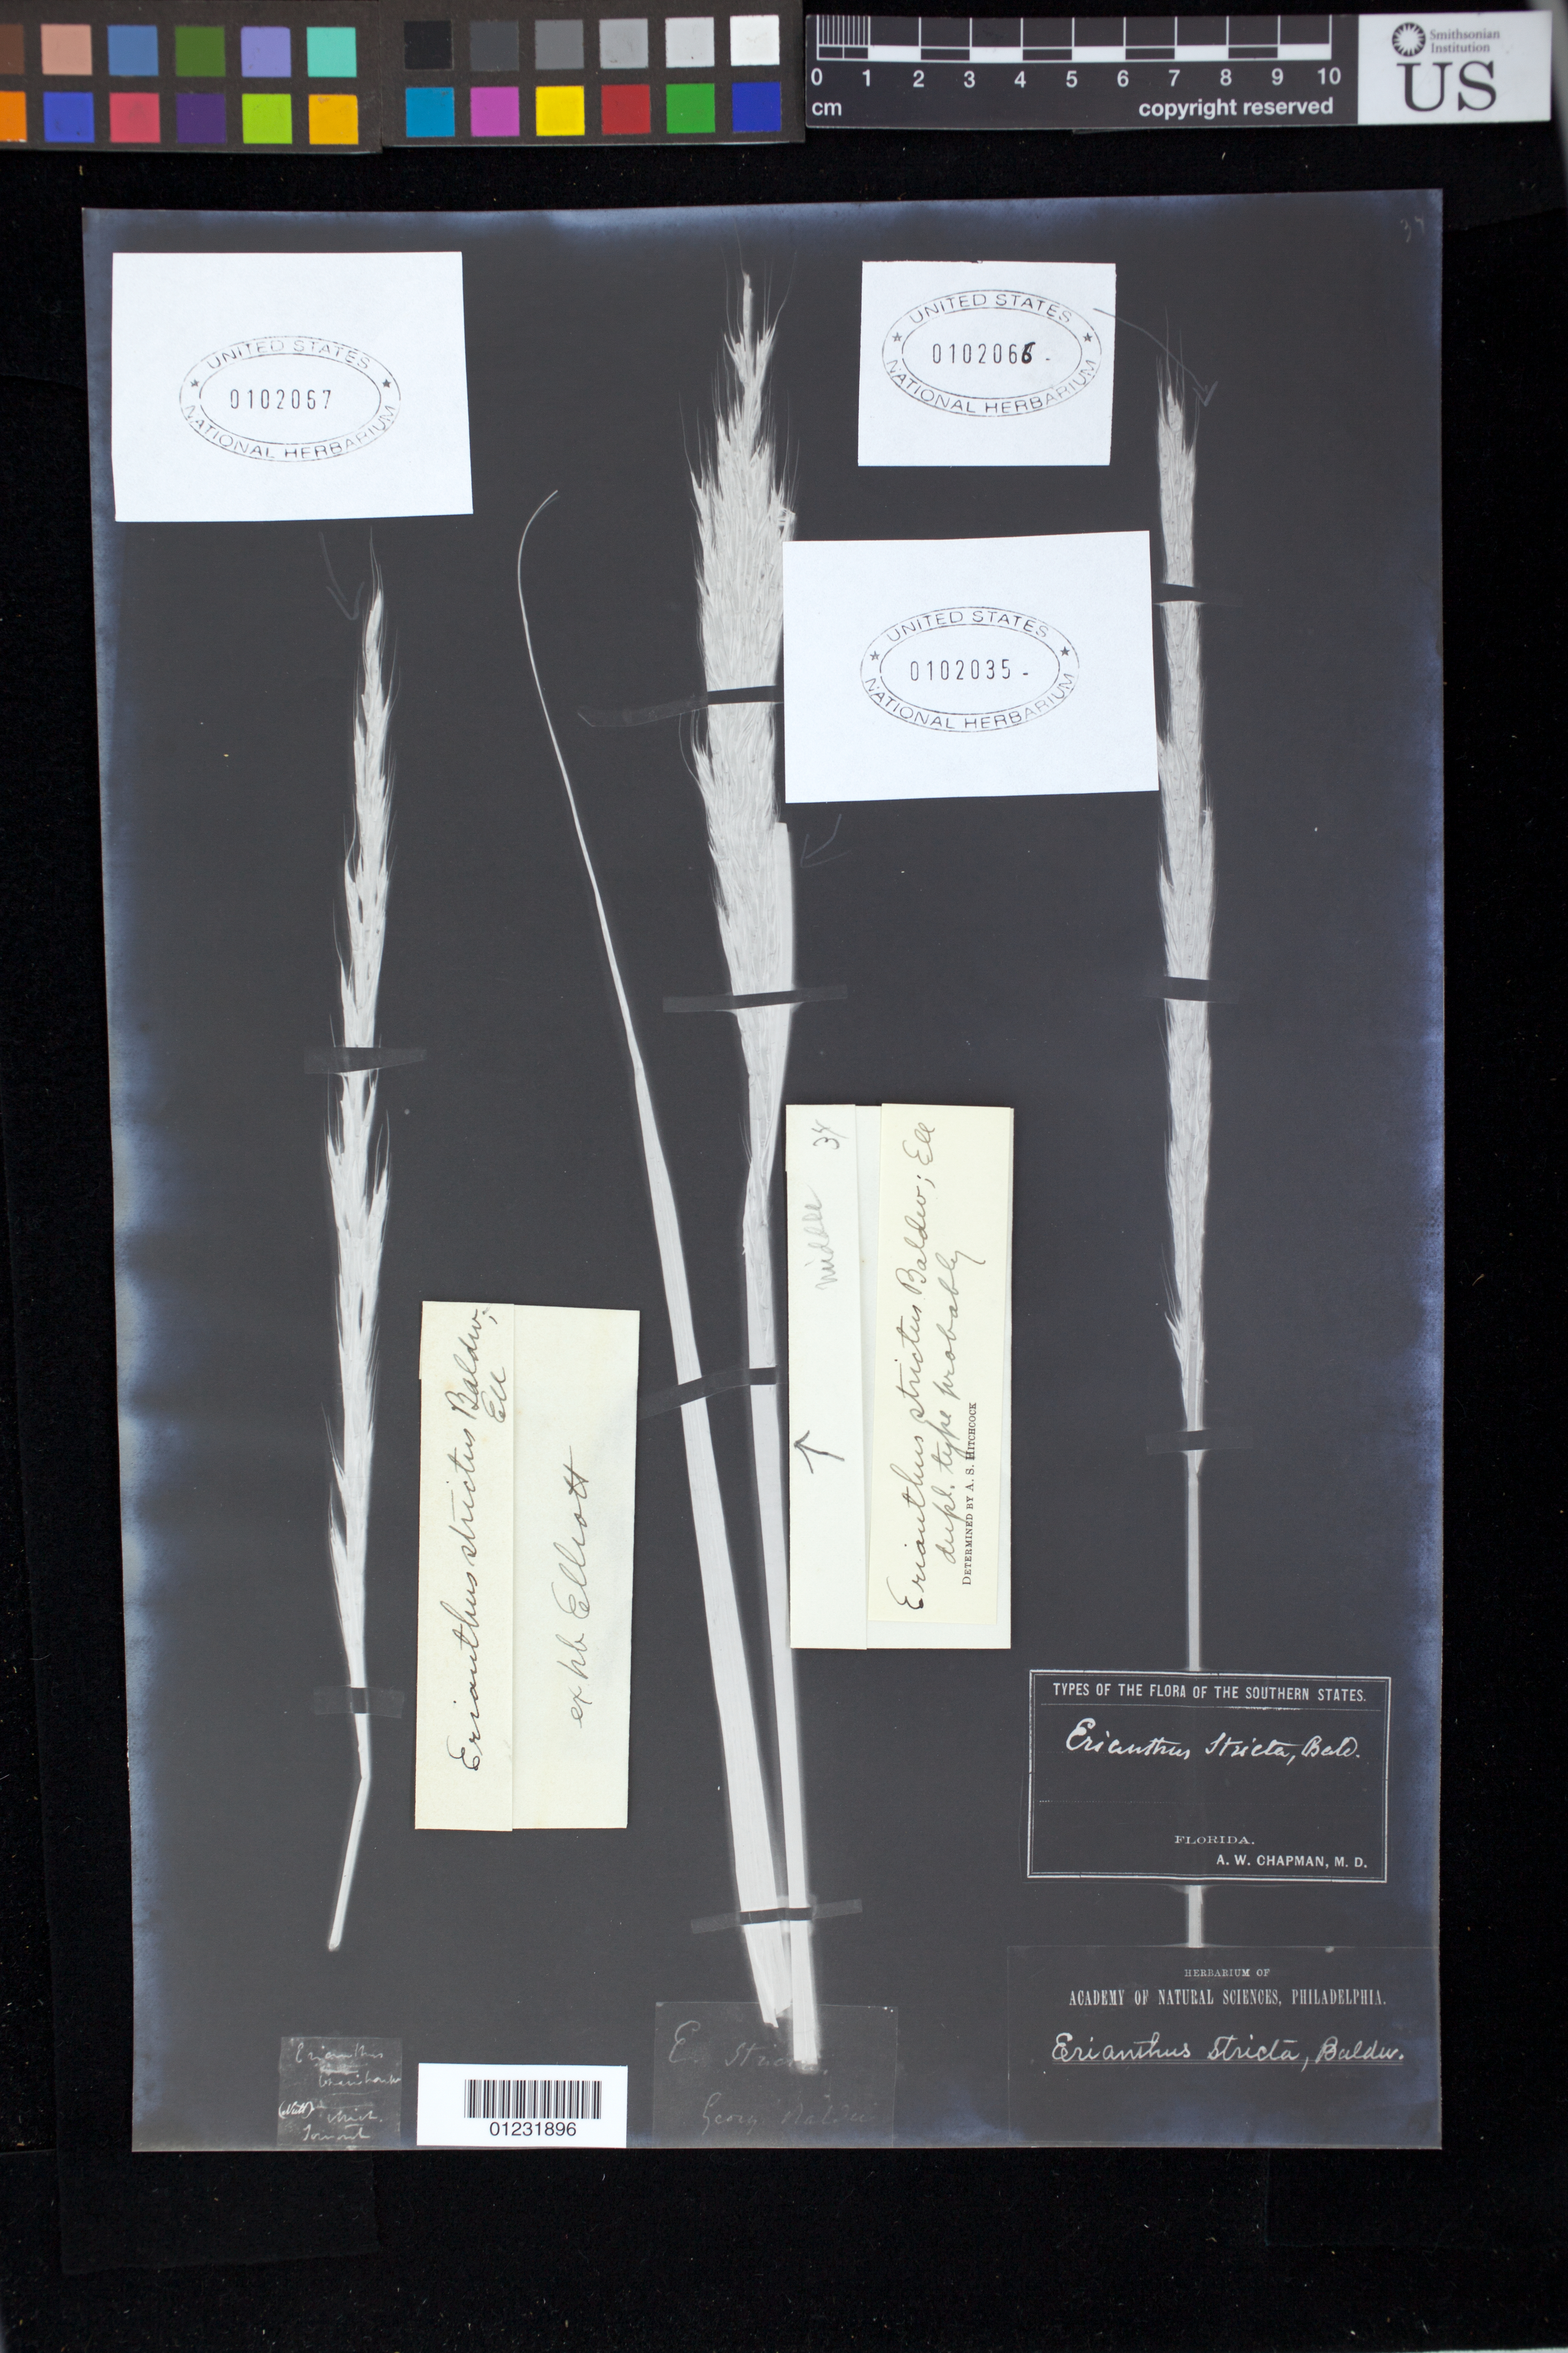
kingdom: Plantae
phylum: Tracheophyta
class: Liliopsida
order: Poales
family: Poaceae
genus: Erianthus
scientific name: Erianthus strictus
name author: Baldwin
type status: Type Collection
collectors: W. Baldwin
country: United States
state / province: Georgia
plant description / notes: Photocopy and fragmentary material of type specimen ex herb. Philadelphia Academy of Sciences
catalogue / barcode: US 102035-2